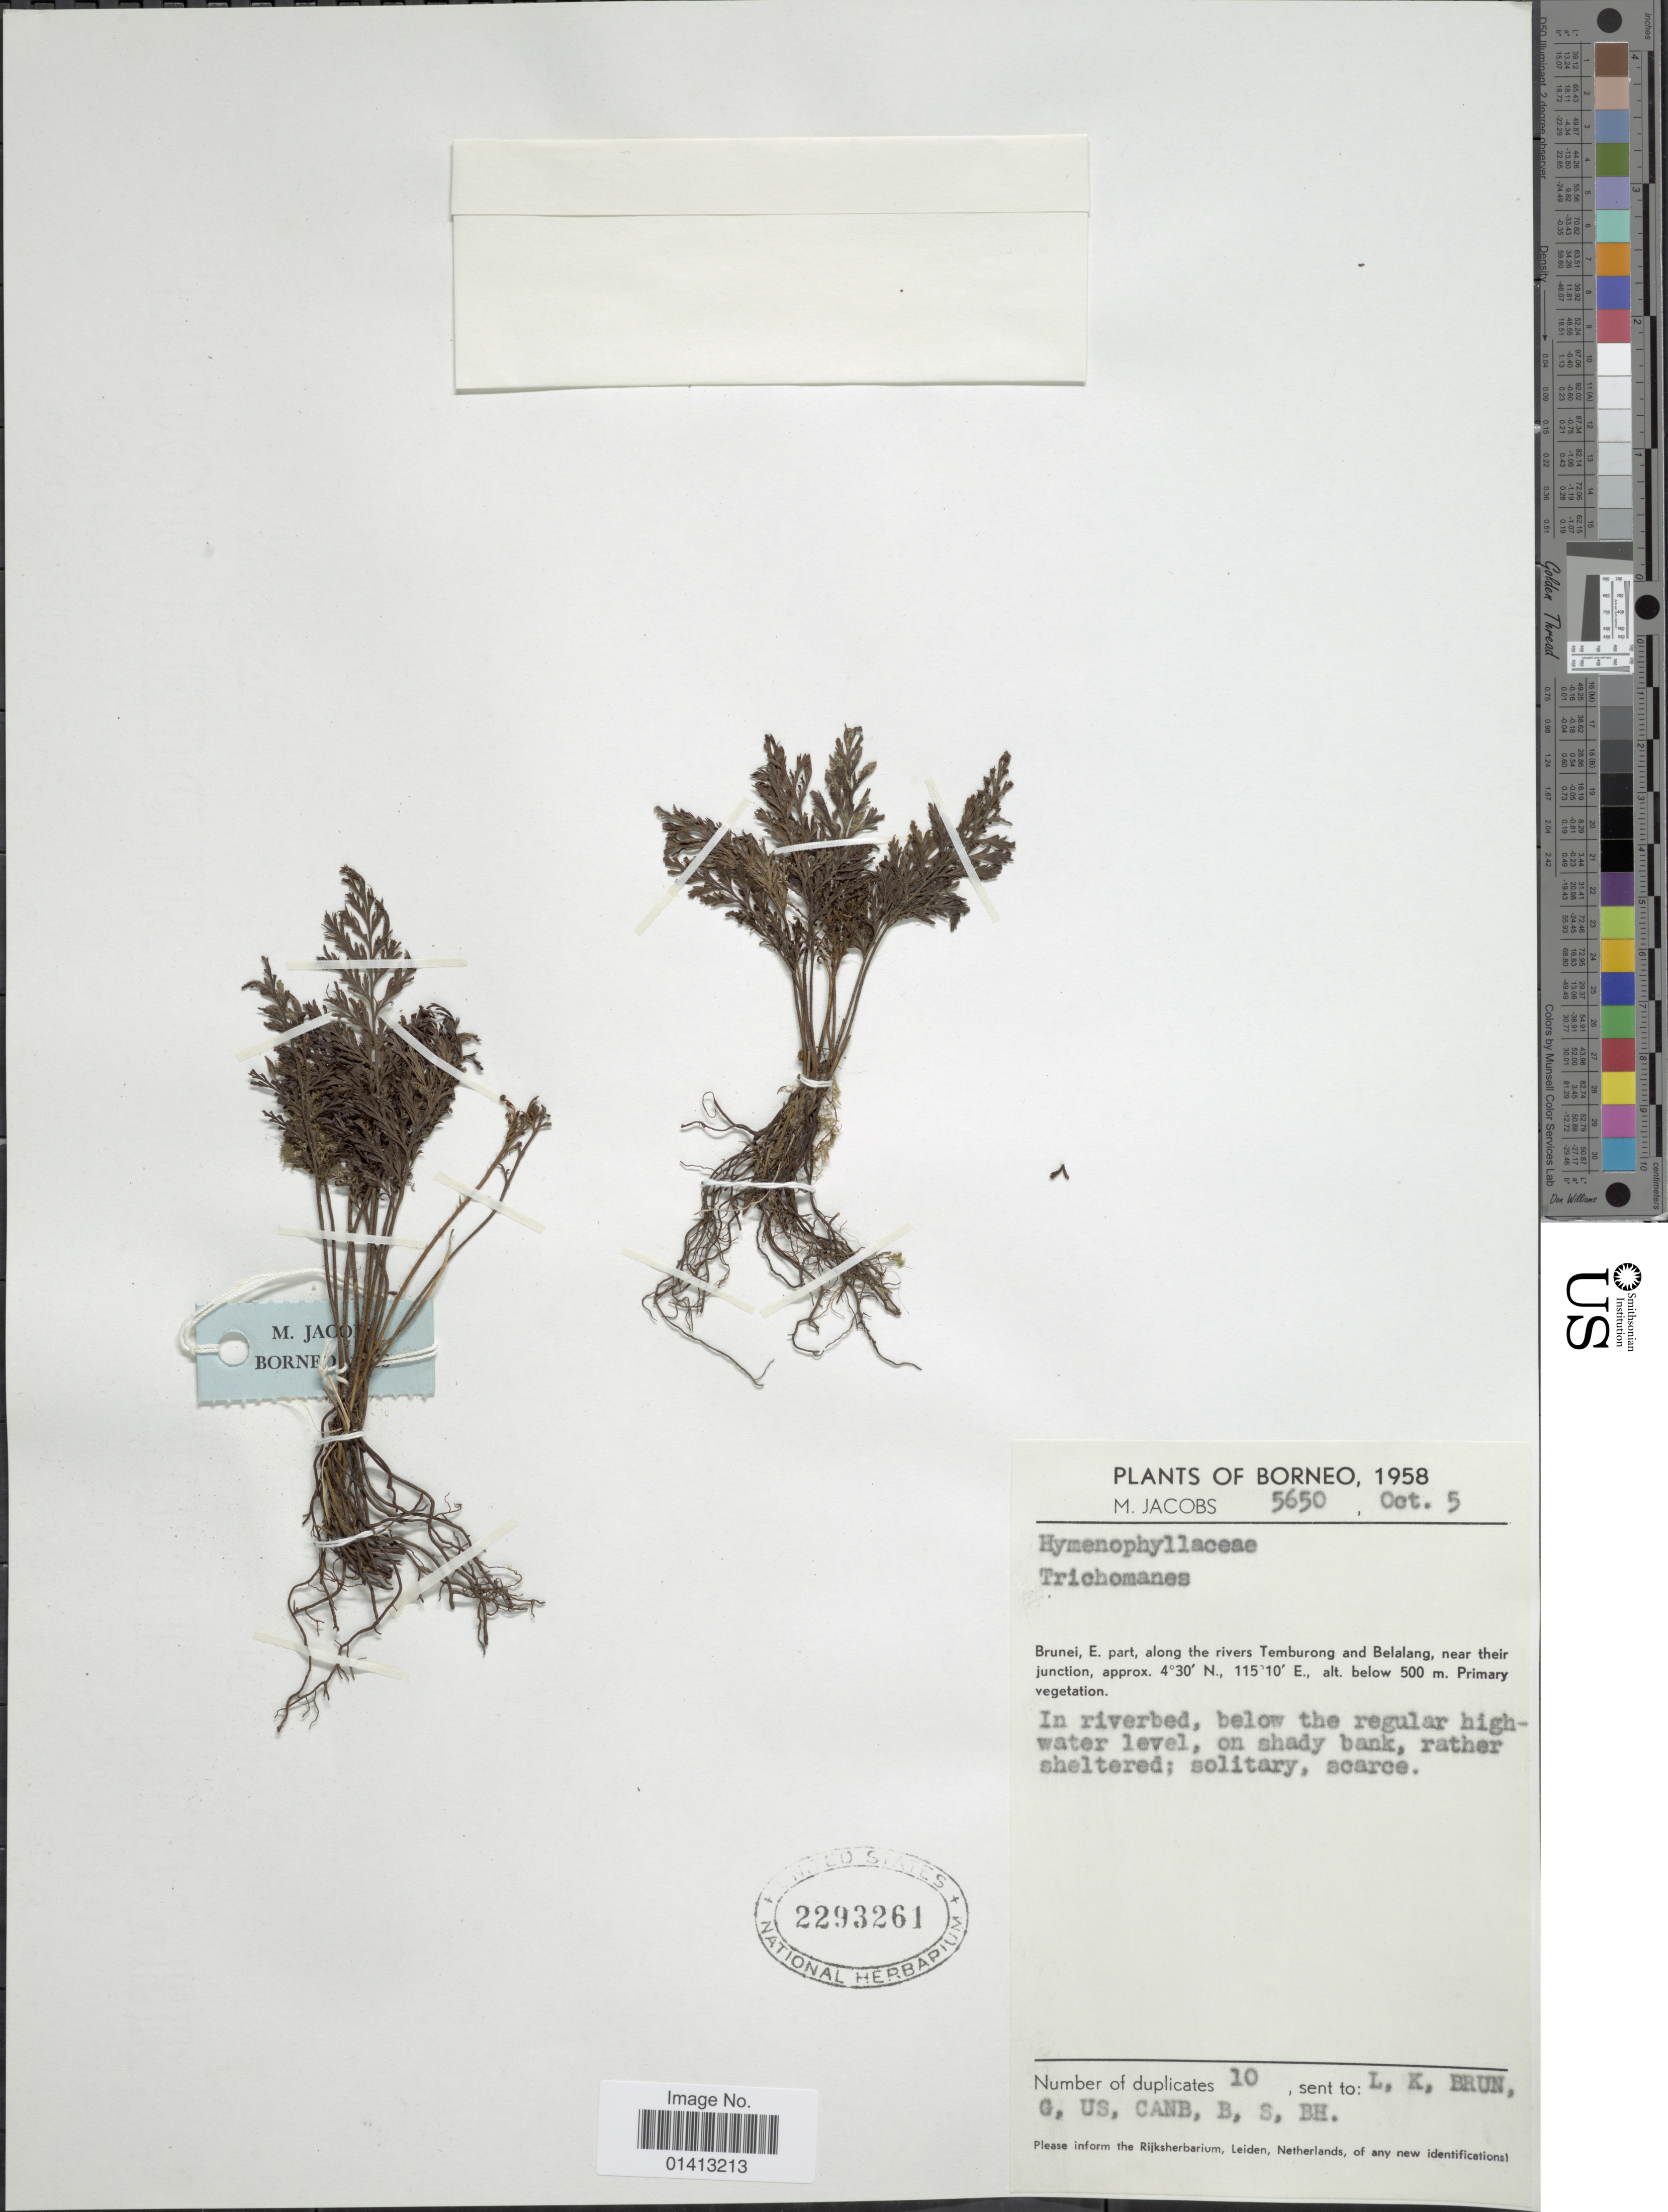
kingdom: Plantae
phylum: Tracheophyta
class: Polypodiopsida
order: Hymenophyllales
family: Hymenophyllaceae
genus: Crepidomanes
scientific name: Crepidomanes sp.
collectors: M. Jacobs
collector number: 5650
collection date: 1958-10-05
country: Brunei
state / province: Temburong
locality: Borneo, E.part, along the rivers Temburong and Belalang, near their junction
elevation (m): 500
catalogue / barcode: US 2293261